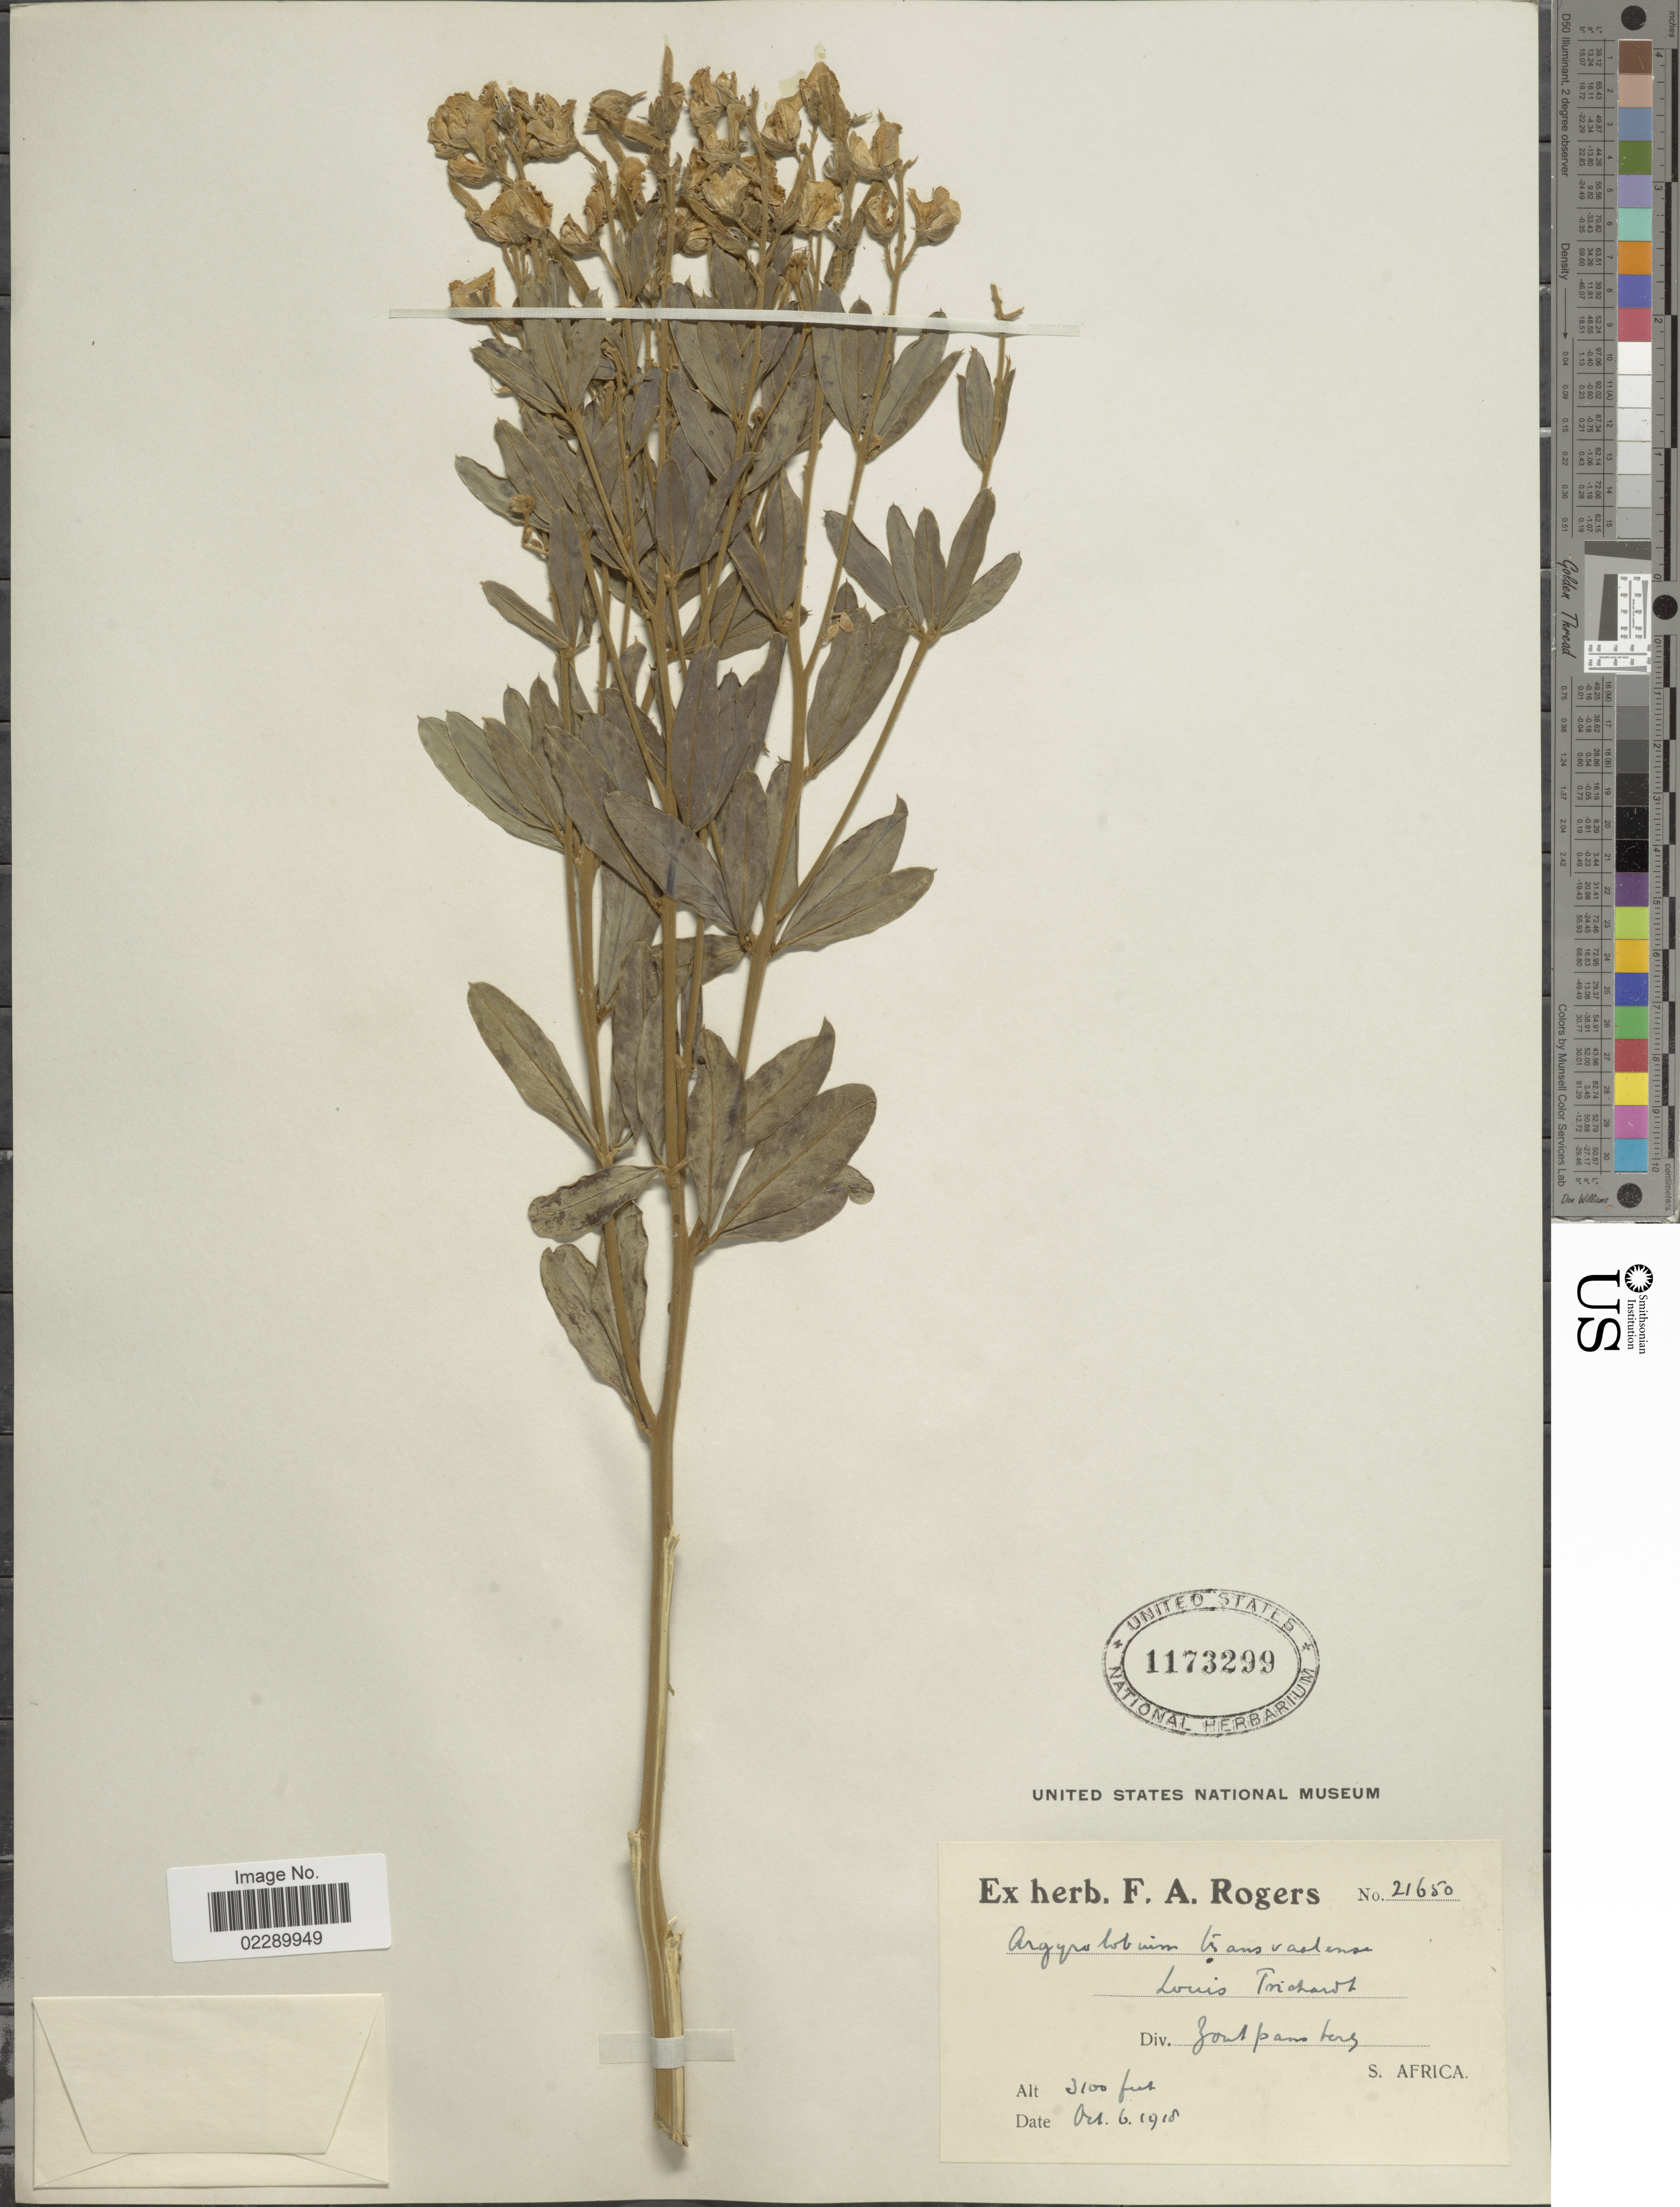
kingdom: Plantae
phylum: Tracheophyta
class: Magnoliopsida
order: Fabales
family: Fabaceae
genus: Argyrolobium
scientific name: Argyrolobium transvaalense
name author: Schinz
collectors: ex herb. F. A. Rogers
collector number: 21650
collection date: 1918-10-06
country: South Africa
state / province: Limpopo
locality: Louis Trichardt. Div. Zoutpansberg. S. Africa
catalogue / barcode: US 1173299